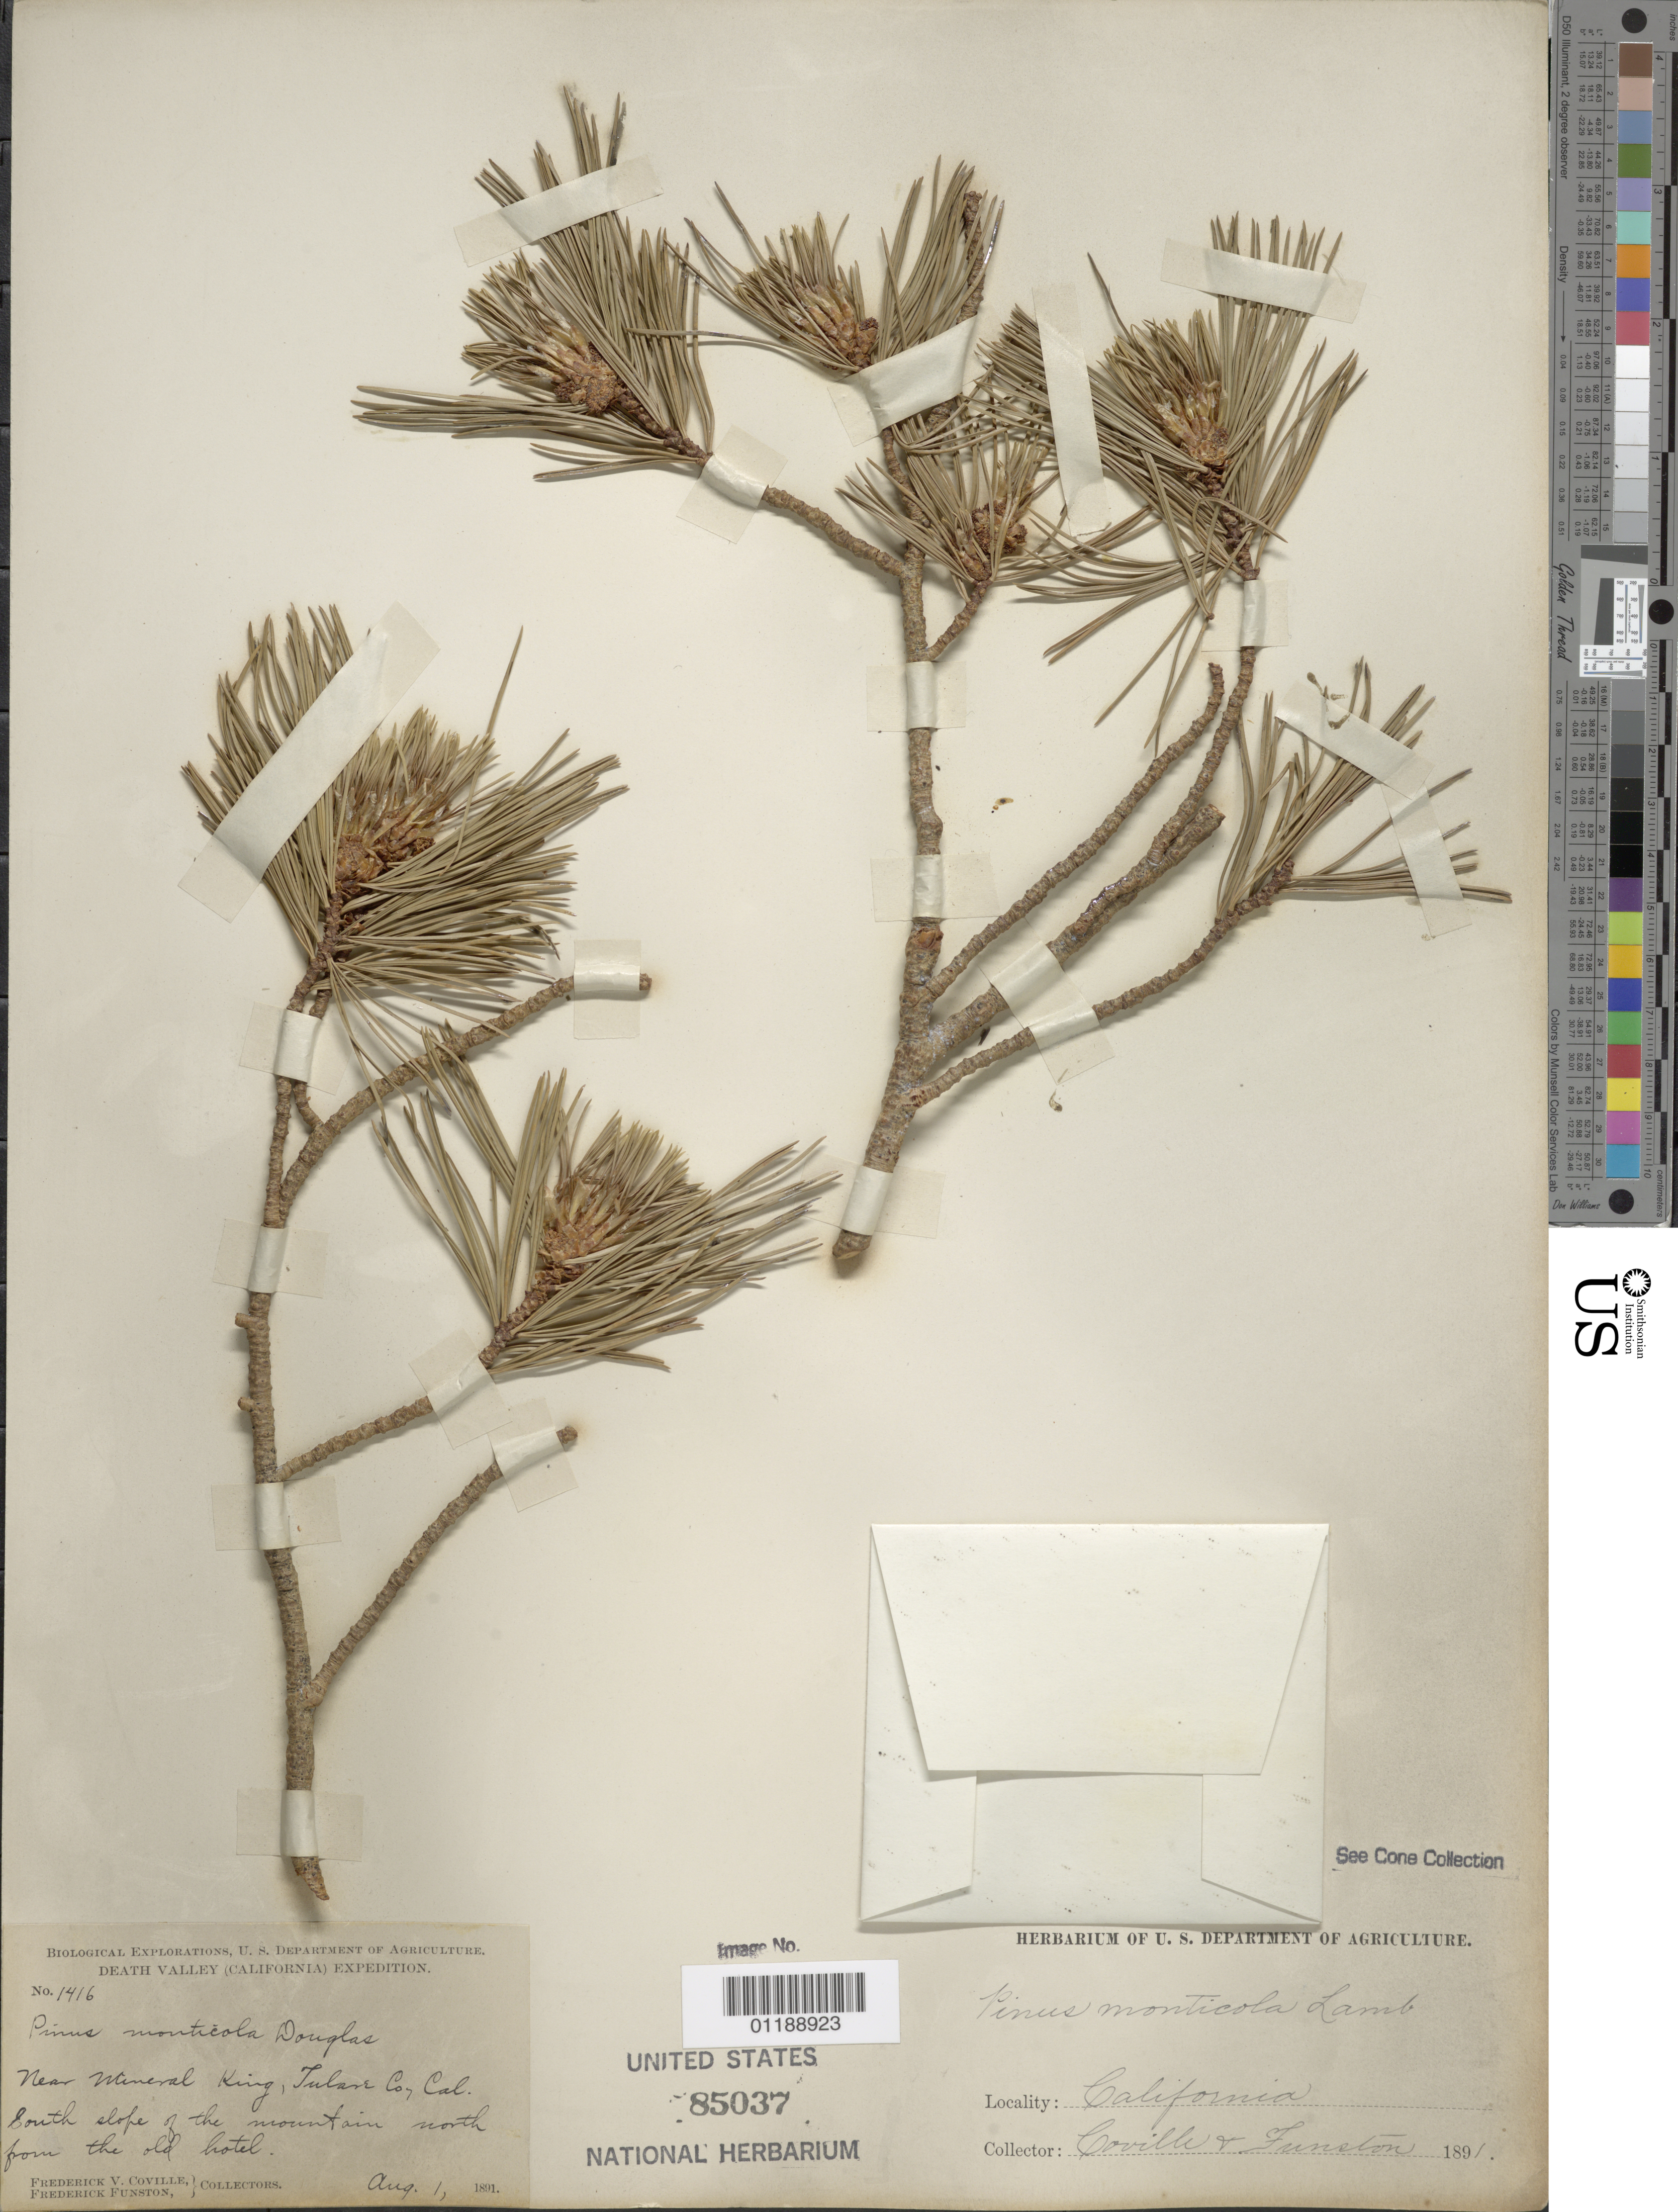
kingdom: Plantae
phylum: Tracheophyta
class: Pinopsida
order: Pinales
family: Pinaceae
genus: Pinus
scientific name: Pinus monticola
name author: Douglas ex D. Don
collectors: F. V. Coville & F. Funston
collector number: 1416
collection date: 1891-08-01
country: United States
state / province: California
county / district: Tulare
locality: Near Mineral King, South slope of the mountain north from the old hotel.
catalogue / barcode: US 85037